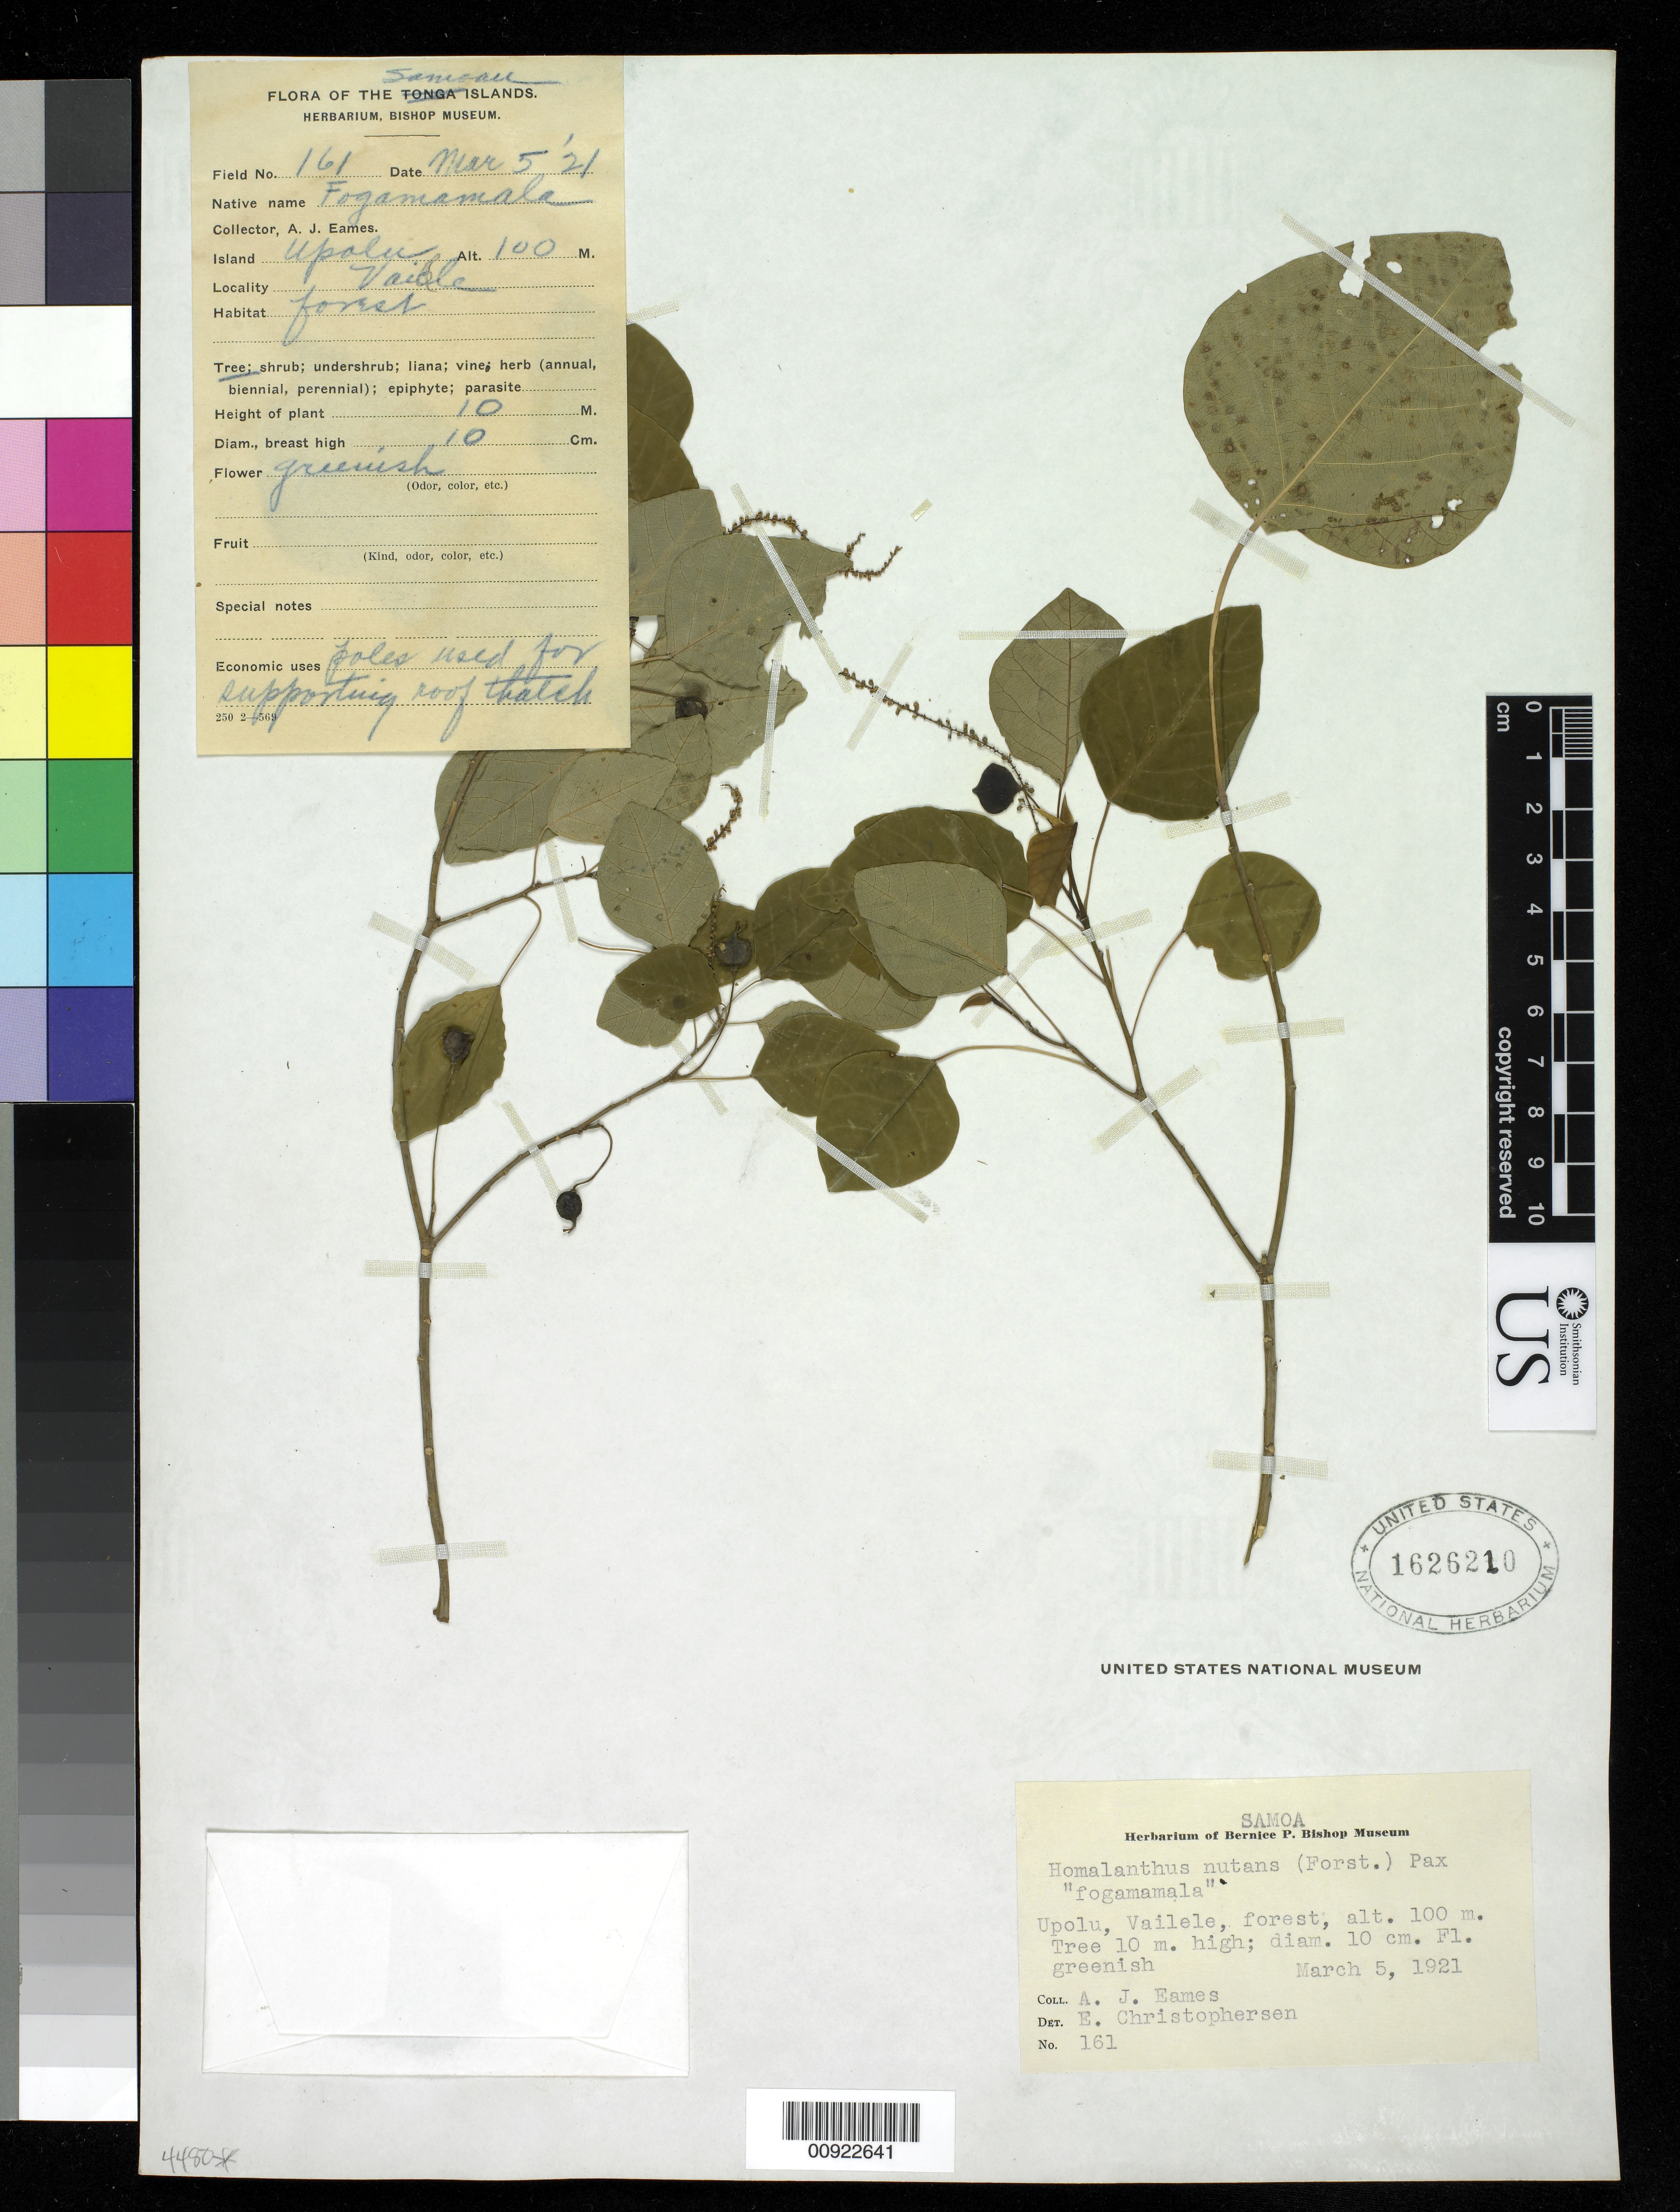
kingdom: Plantae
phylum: Tracheophyta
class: Magnoliopsida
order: Malpighiales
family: Euphorbiaceae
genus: Homalanthus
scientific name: Homalanthus nutans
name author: (G. Forst.) Guill.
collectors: A. J. Eames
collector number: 161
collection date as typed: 05 Mar 1921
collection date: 1921-03-05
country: Samoa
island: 'Upolu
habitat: forest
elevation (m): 100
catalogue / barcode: US 1626210